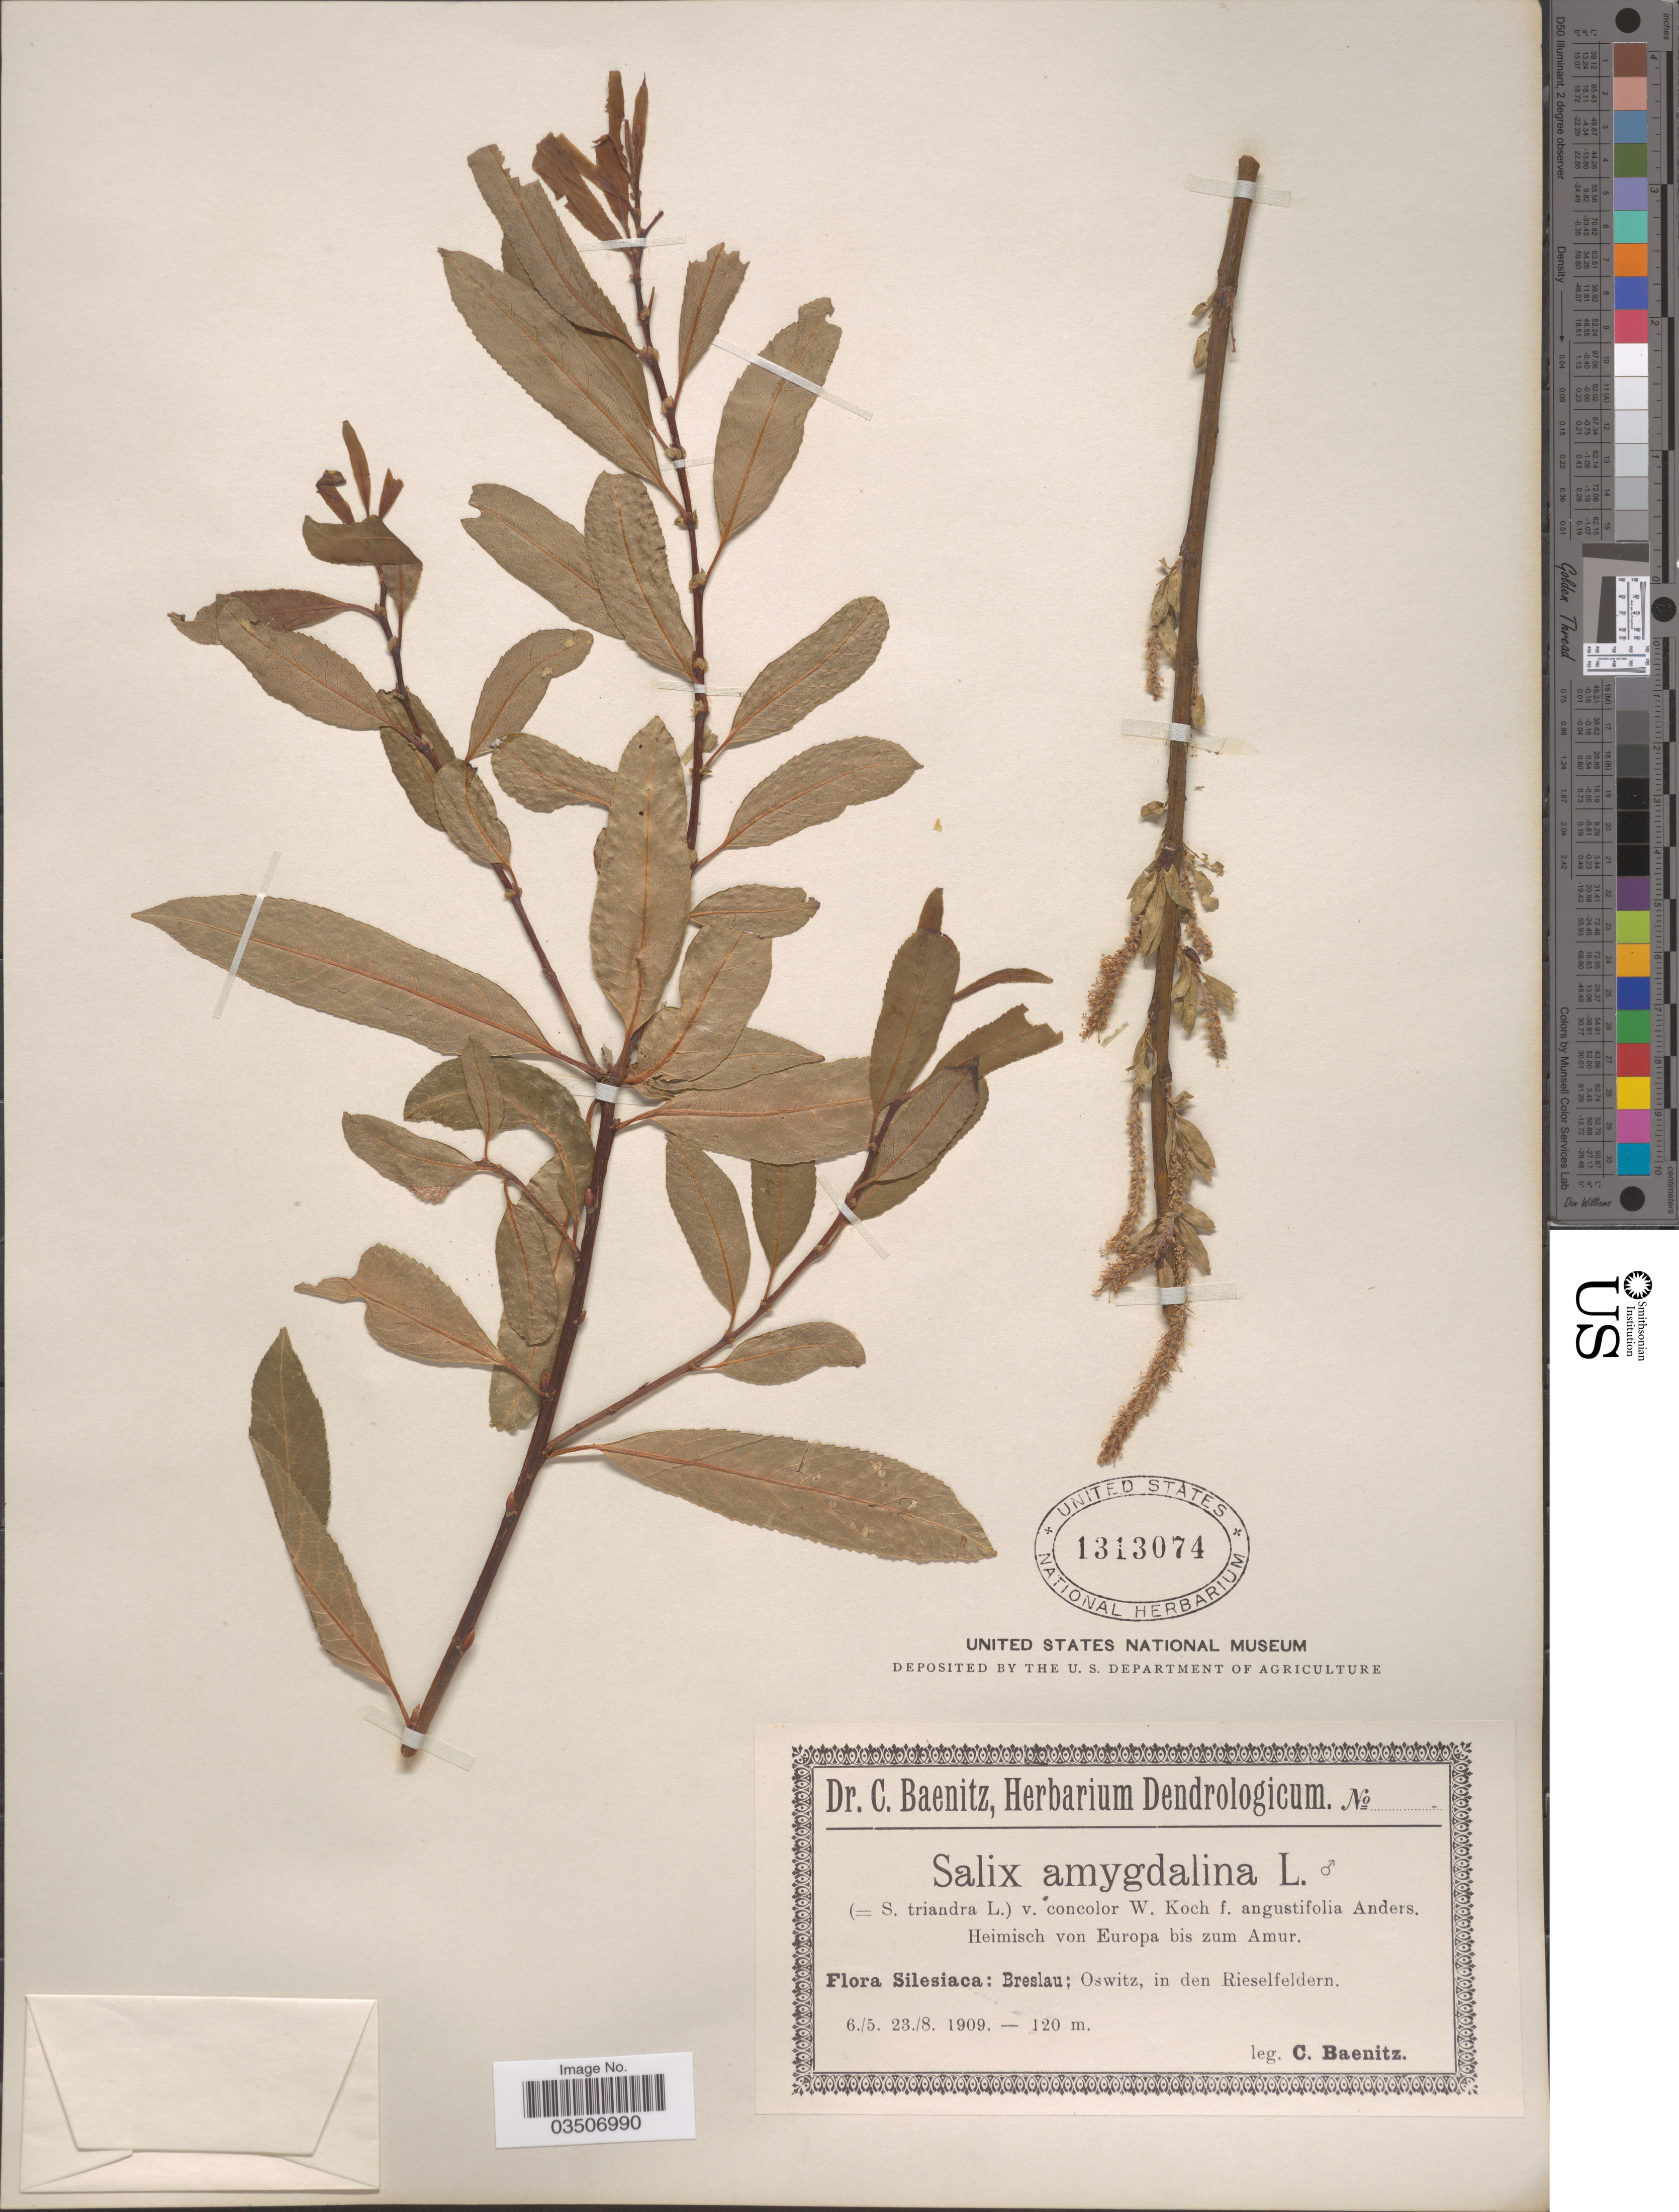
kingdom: Plantae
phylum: Tracheophyta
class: Magnoliopsida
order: Malpighiales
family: Salicaceae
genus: Salix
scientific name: Salix amygdalina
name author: L.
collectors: C. G. Baenitz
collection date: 1909-05-06/1909-08-23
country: Poland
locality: Silesiaca: Breslau; Oswitz, in den Rieselfeldern.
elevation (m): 120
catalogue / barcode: US 1313074